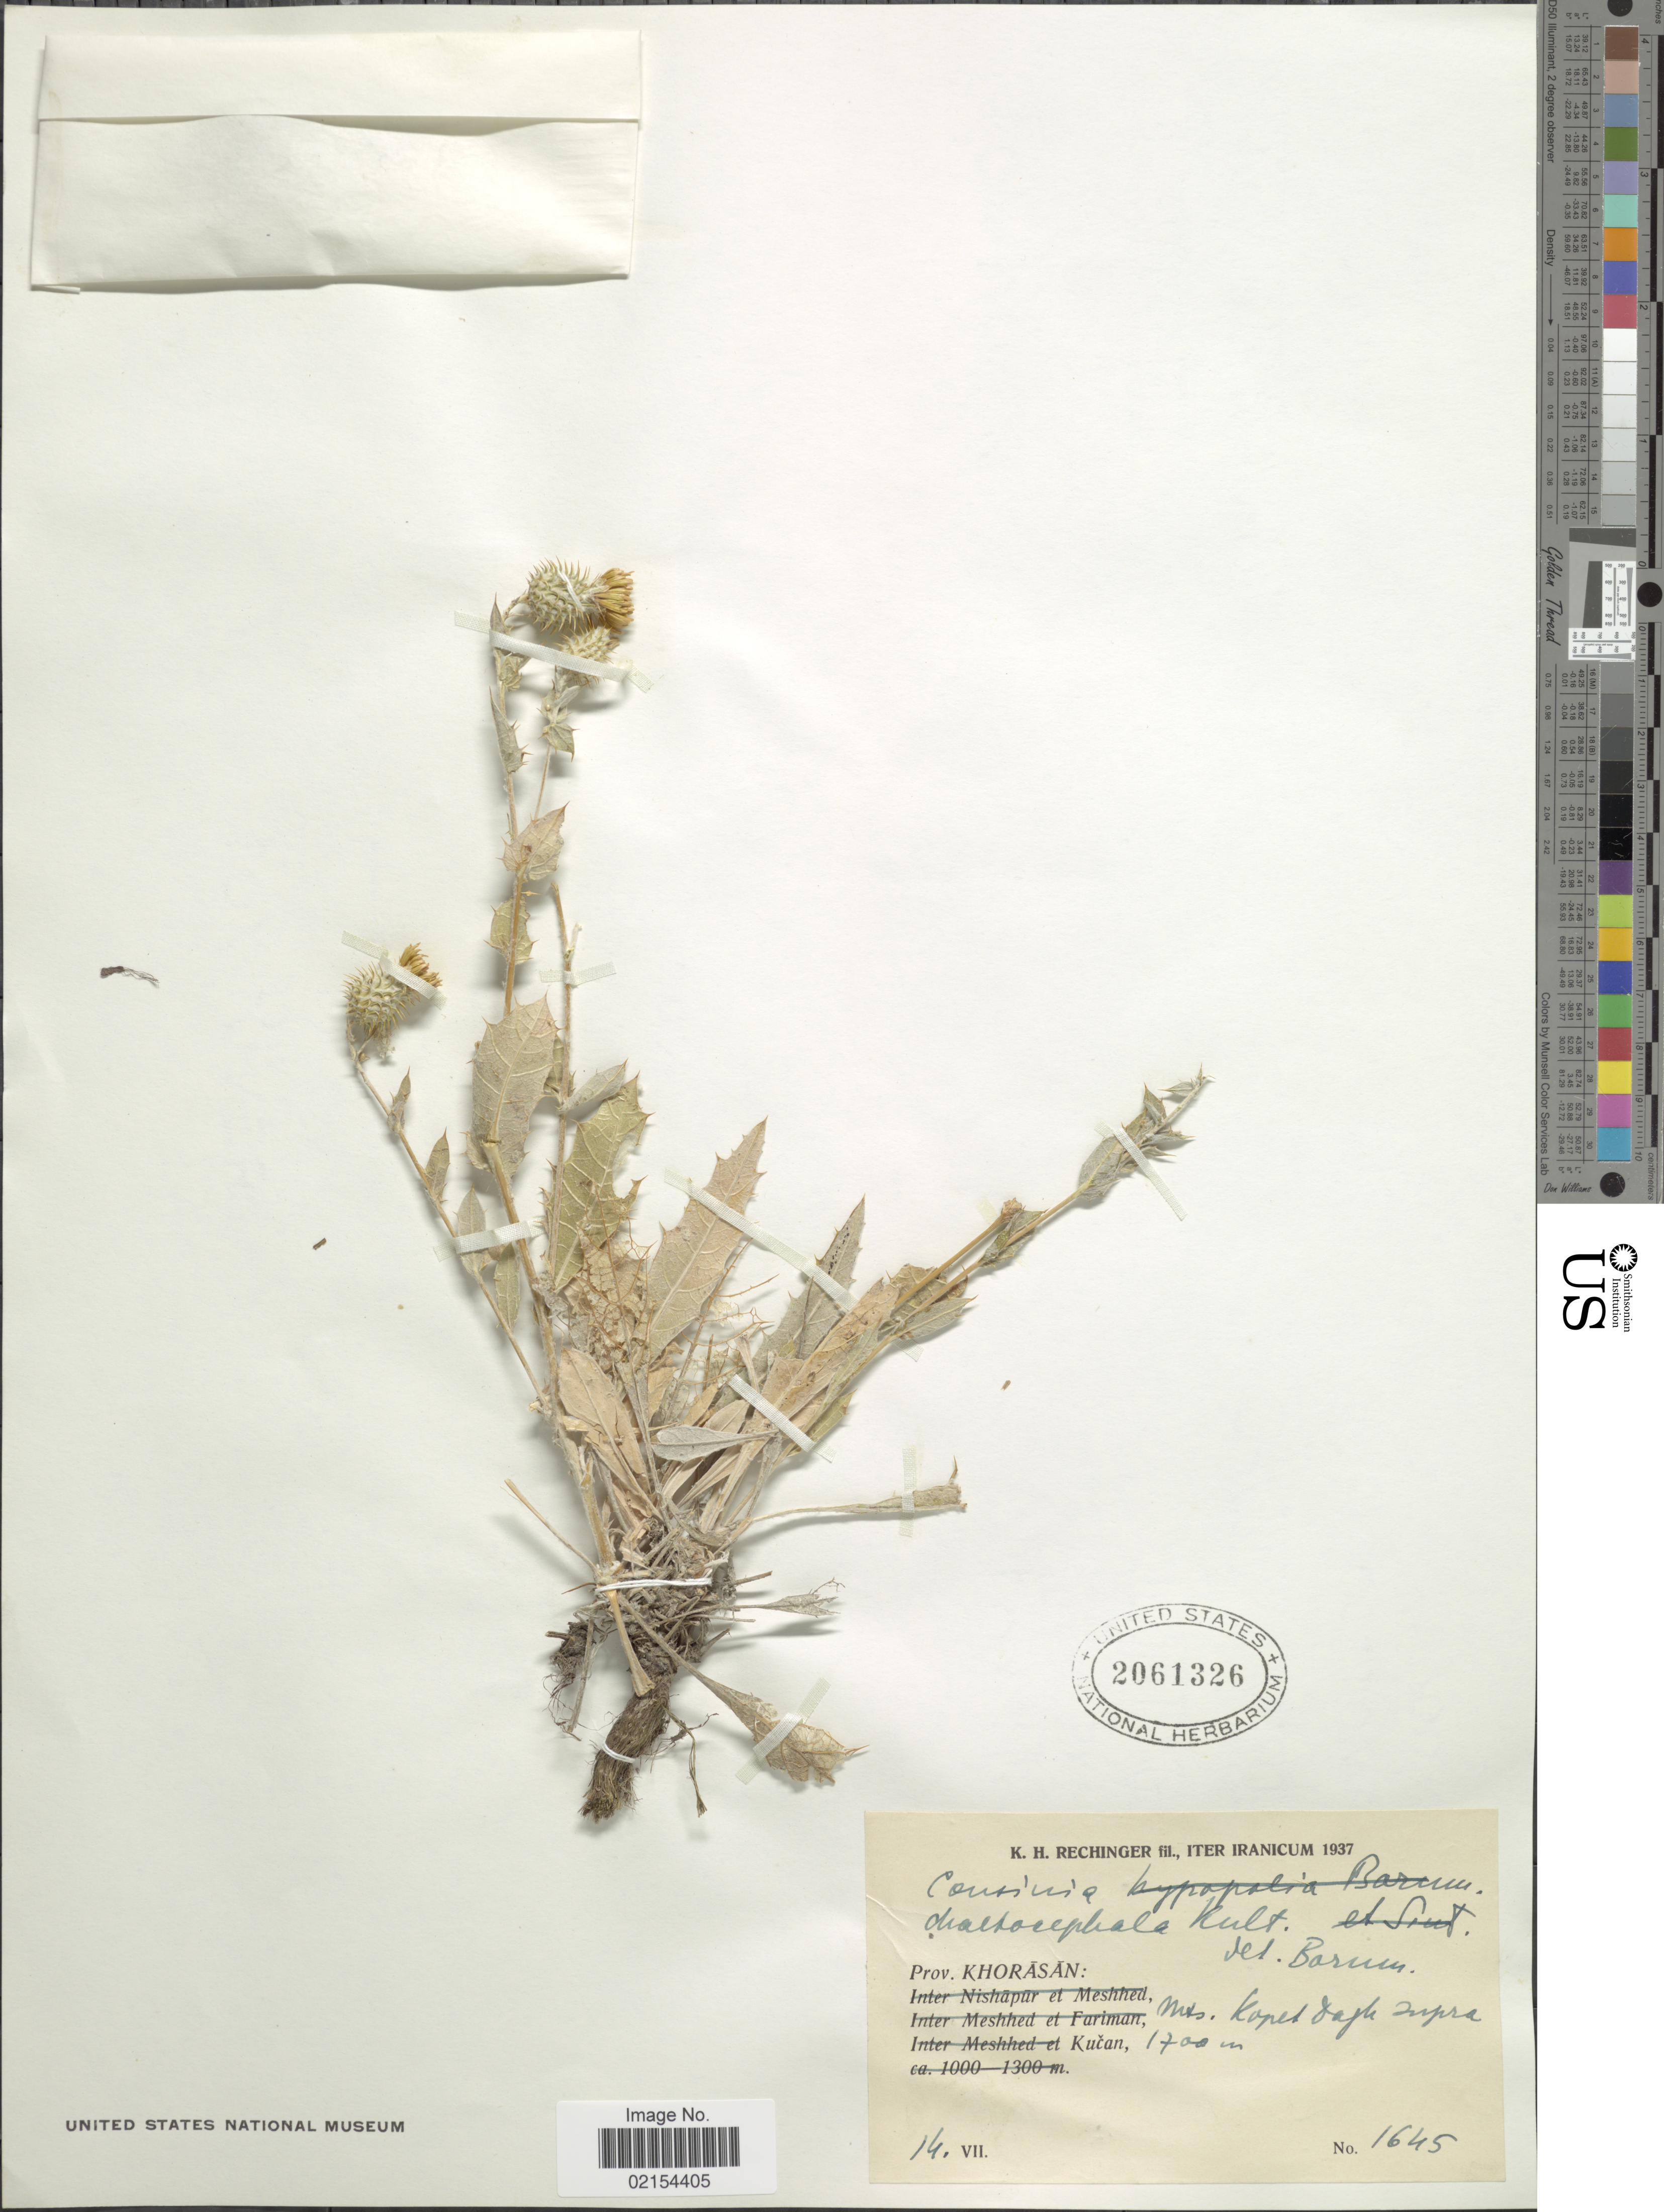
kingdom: Plantae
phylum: Tracheophyta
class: Magnoliopsida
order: Asterales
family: Asteraceae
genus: Cousinia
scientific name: Cousinia chaetocephala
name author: Kult.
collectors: K. H. Rechinger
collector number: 1645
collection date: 1937-07-14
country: Iran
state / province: Khorasan [obsolete]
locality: Iter Iranicum, Prov. Khorasan, Mts. Kopet Dagh Supra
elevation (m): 1700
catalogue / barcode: US 2061326